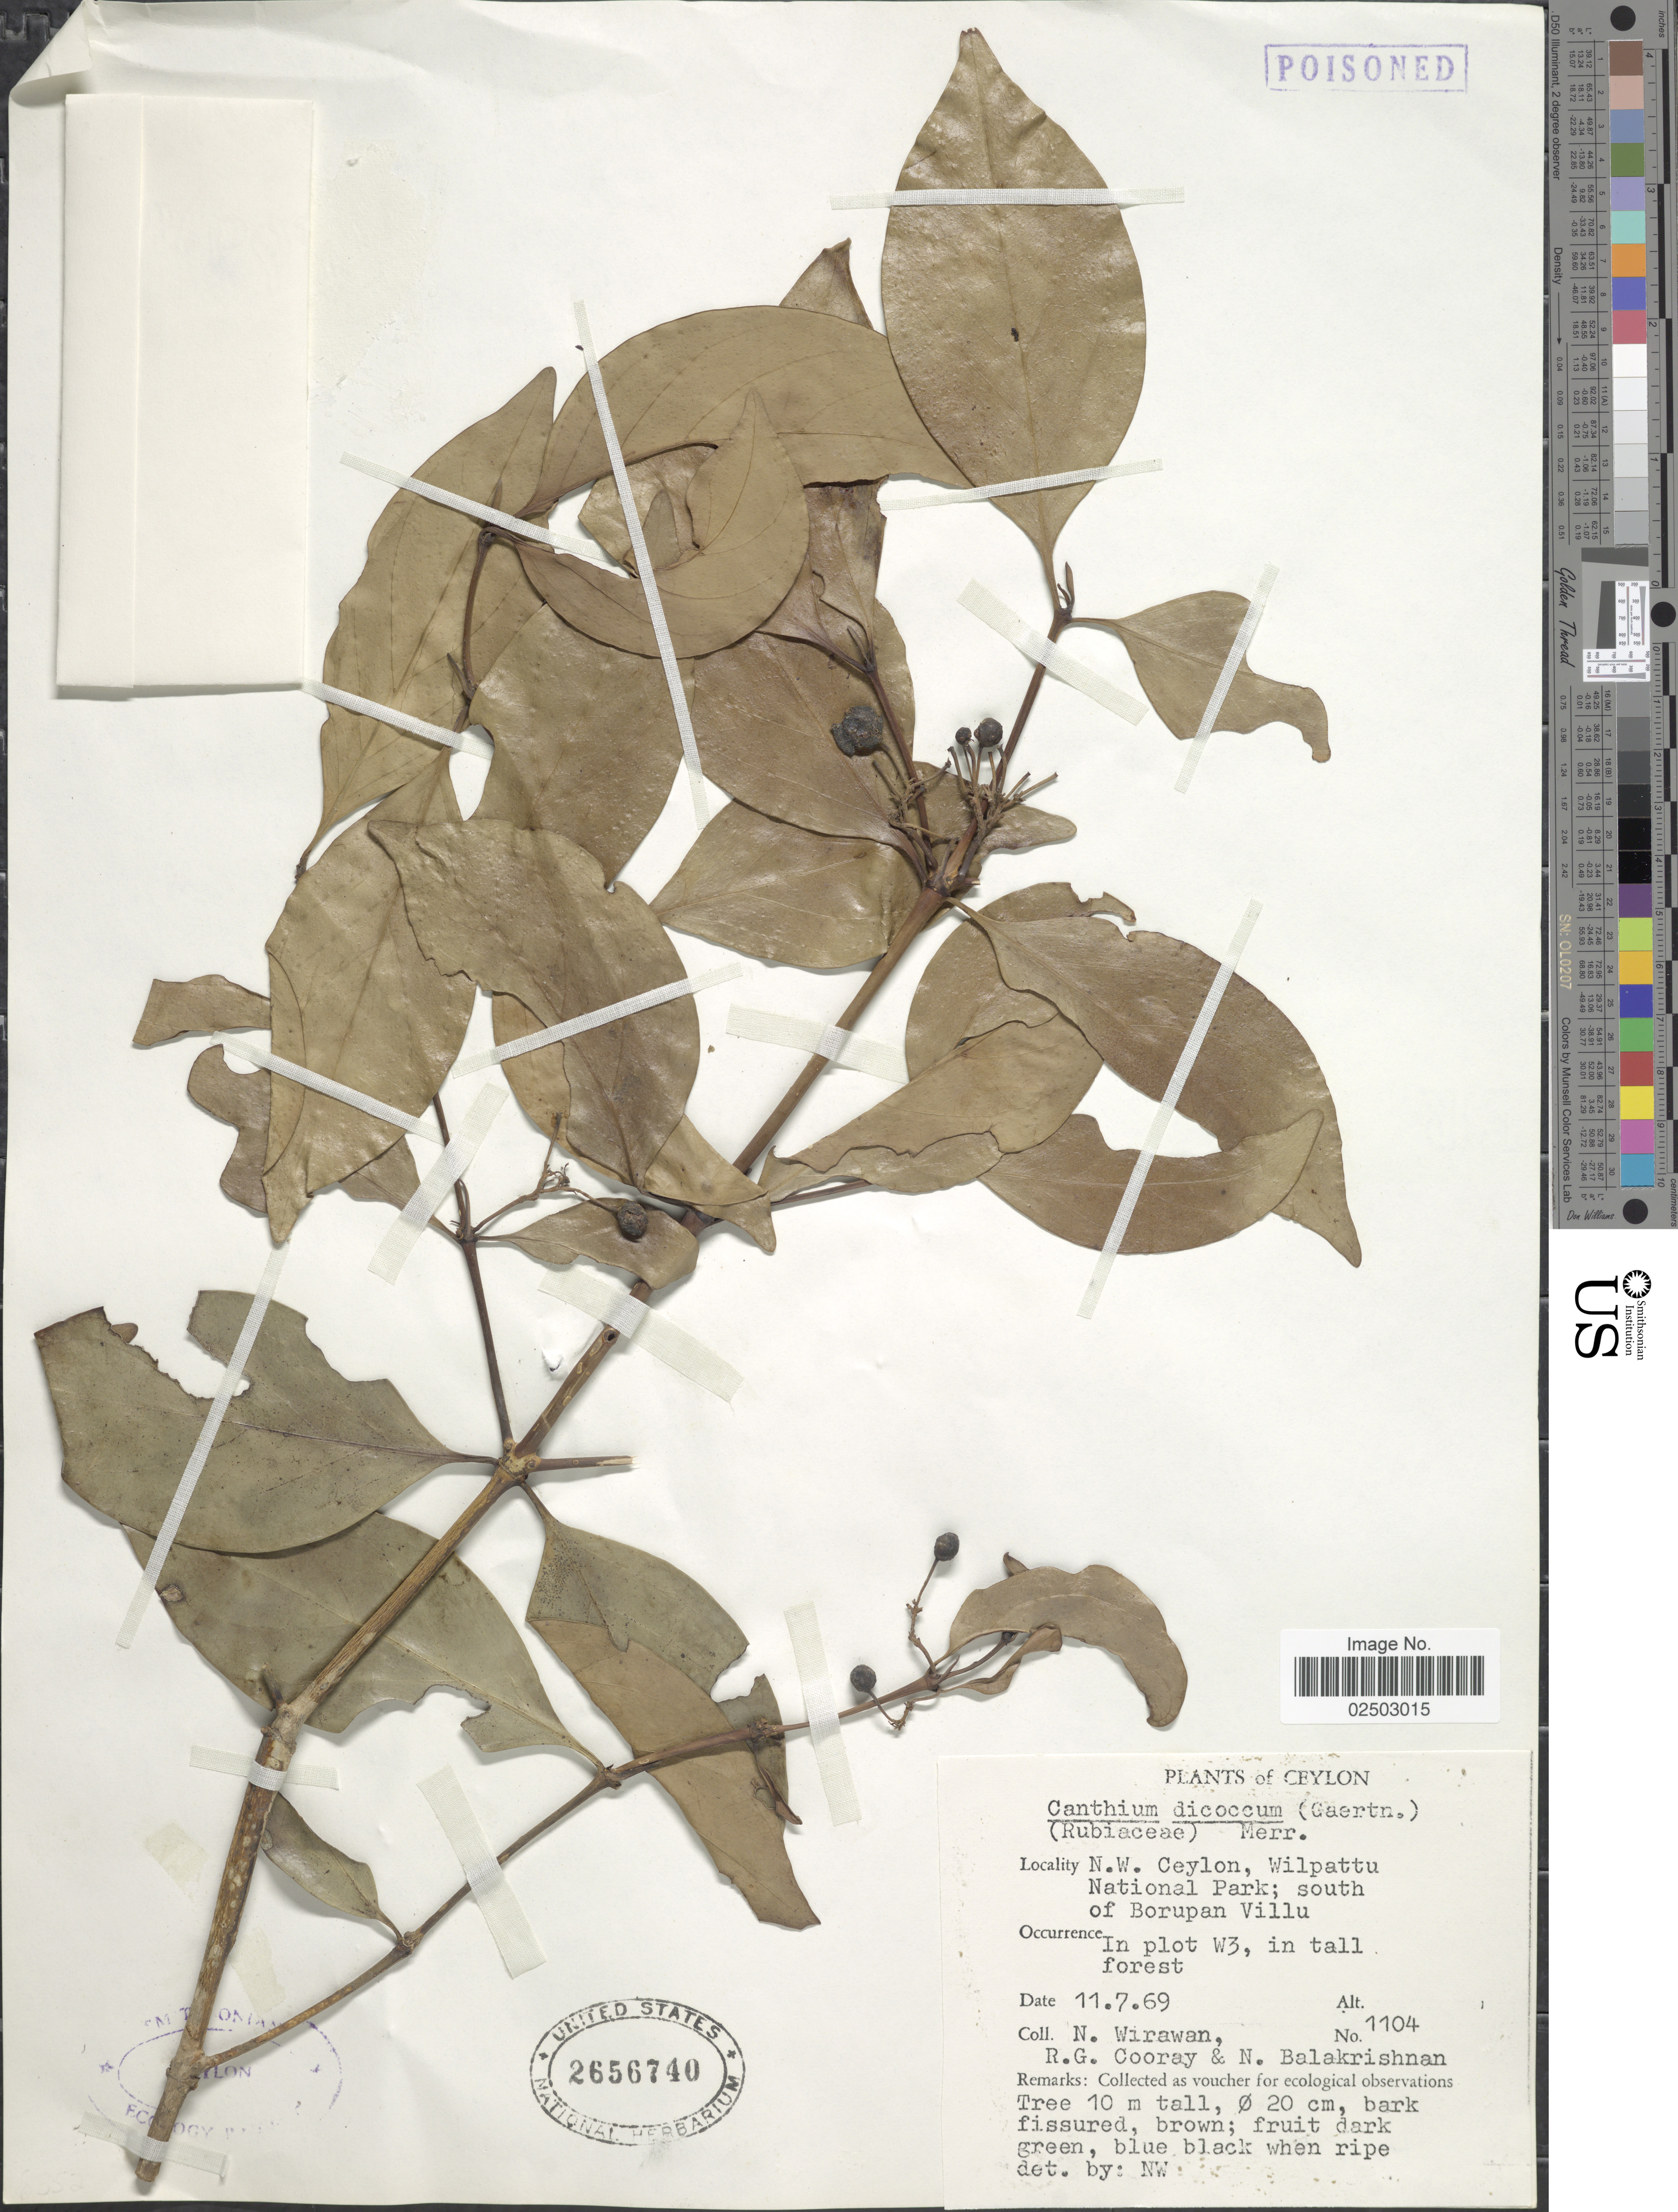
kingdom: Plantae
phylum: Tracheophyta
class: Magnoliopsida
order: Gentianales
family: Rubiaceae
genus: Canthium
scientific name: Canthium dicoccum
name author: (Gaertn.) Merr.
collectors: N. Wirawan, R. Cooray & N. Balakrishnan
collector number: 1104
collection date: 1969-07-11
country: Sri Lanka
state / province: North Western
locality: N.W. Ceylon, Willpattu National Park; south of Borupan Villu, in plot W3, in tall forest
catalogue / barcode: US 2656740